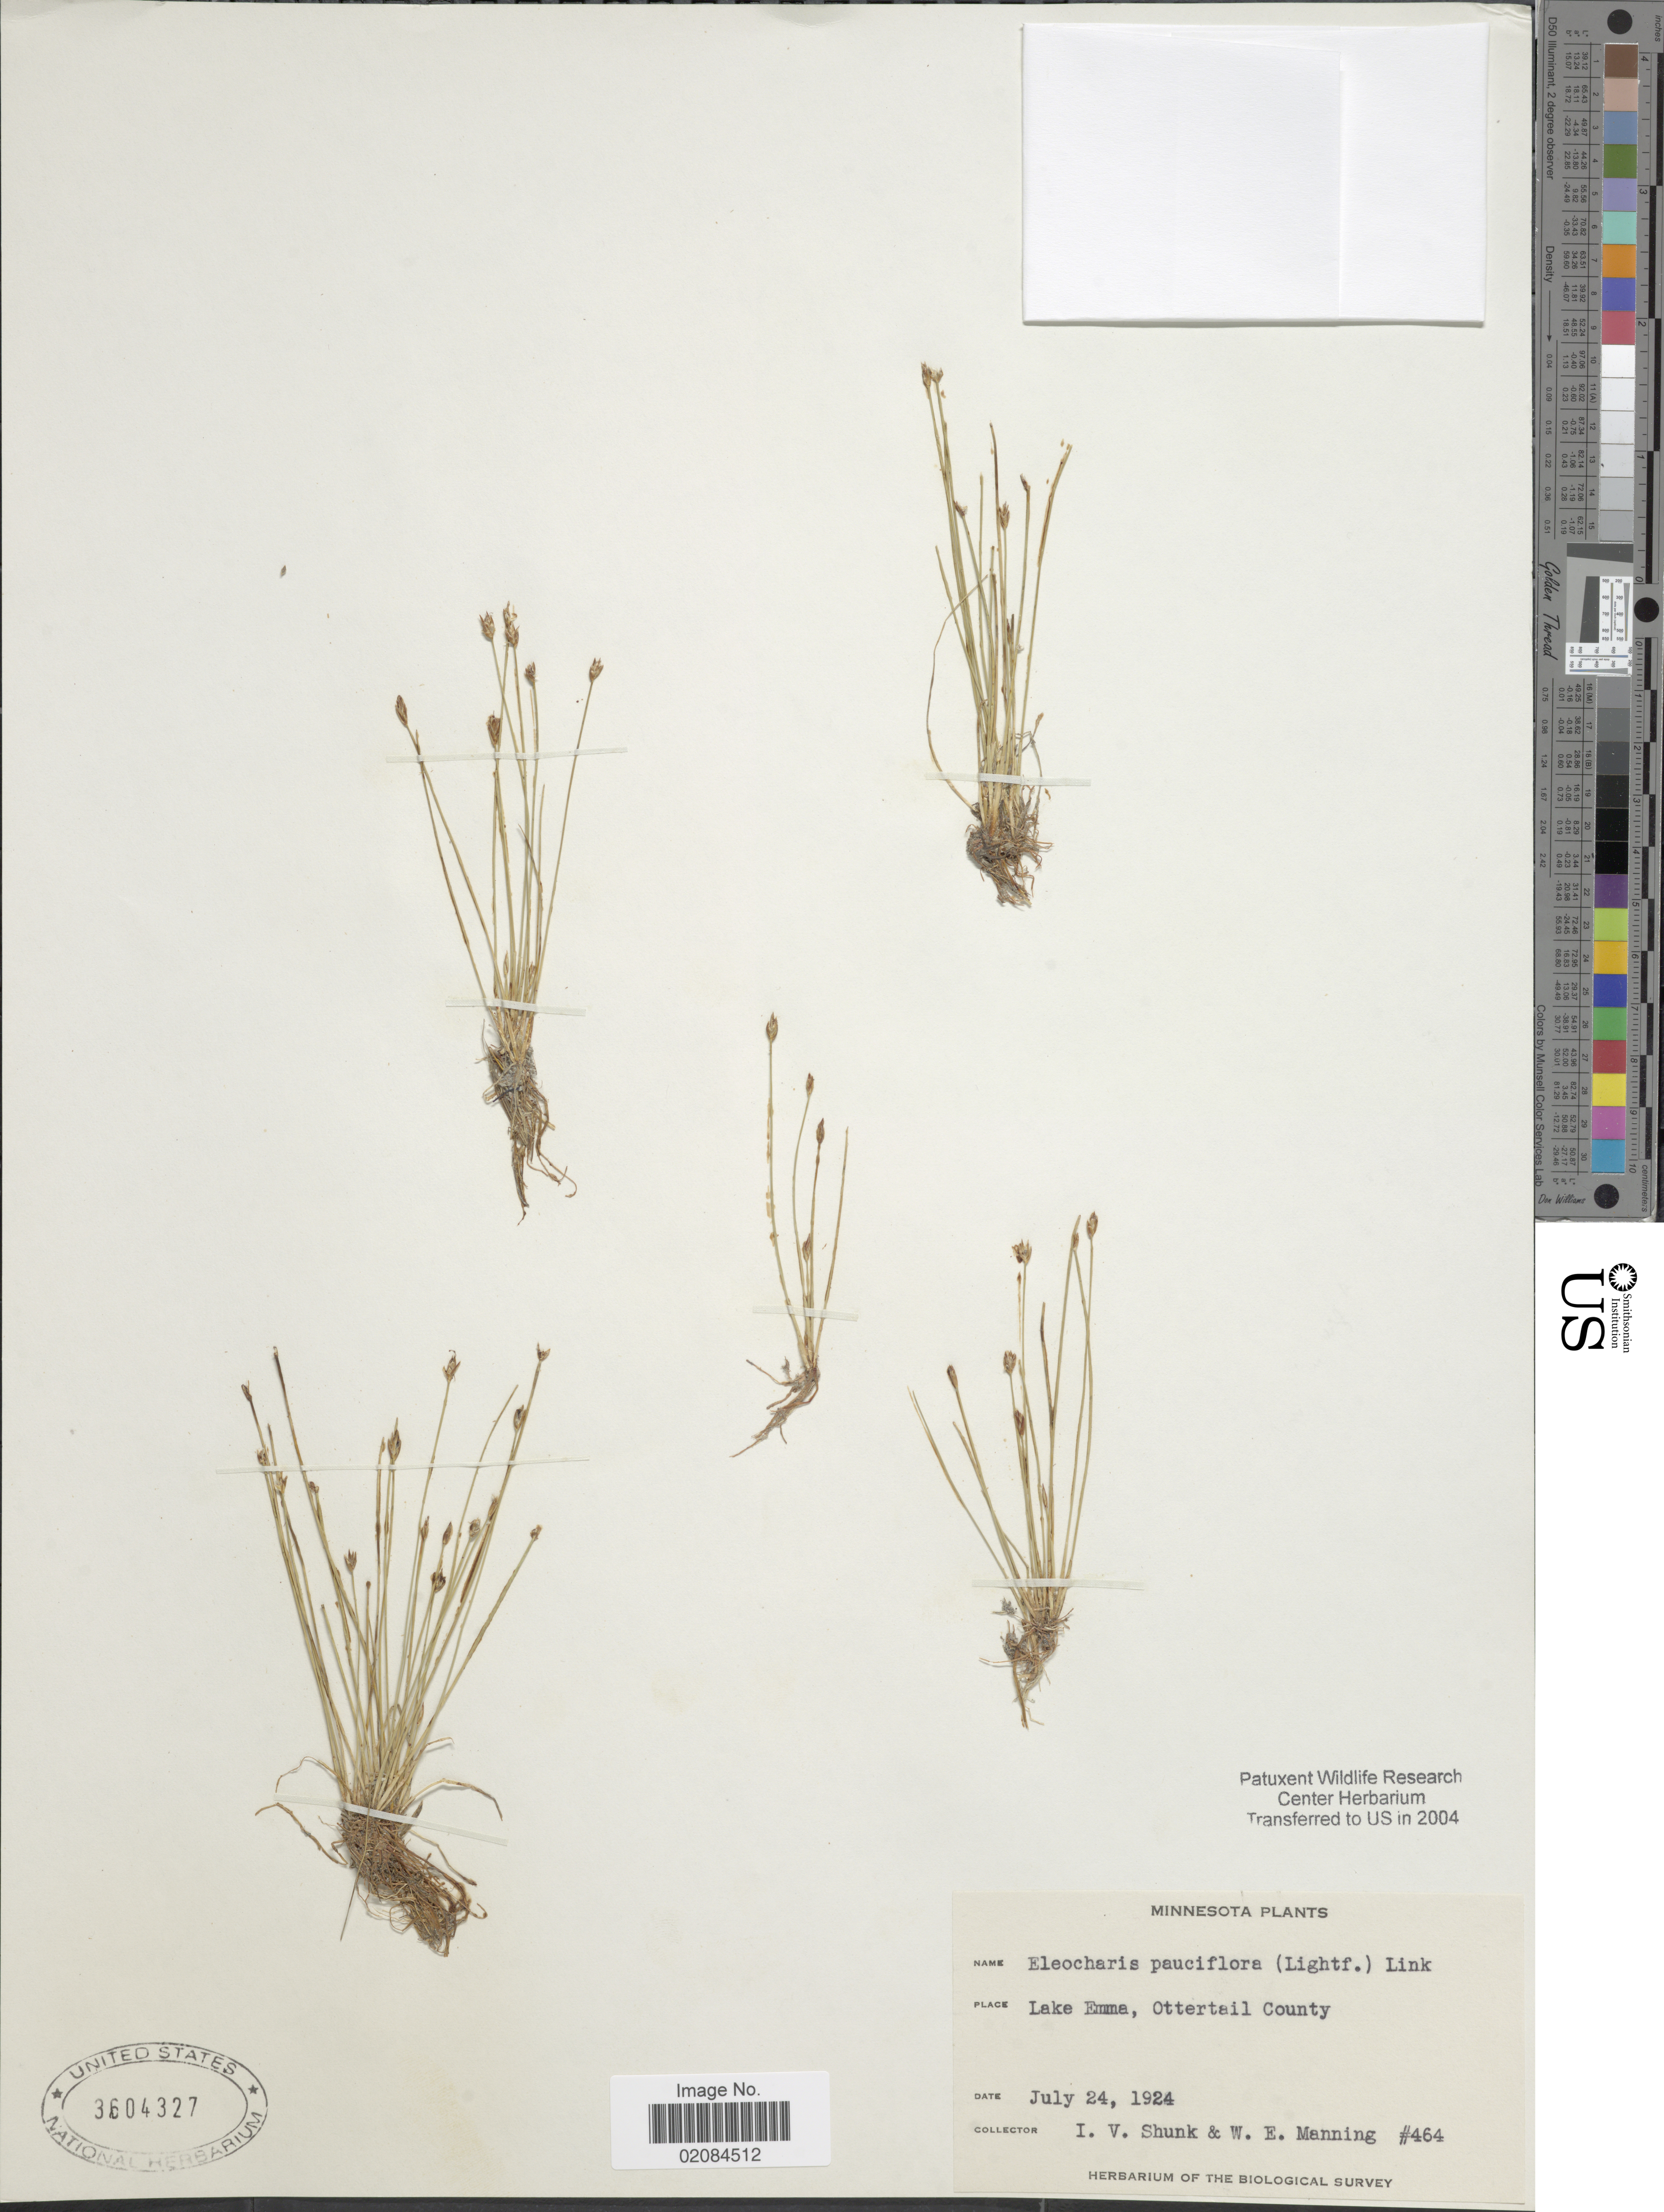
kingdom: Plantae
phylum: Tracheophyta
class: Liliopsida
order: Poales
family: Cyperaceae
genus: Eleocharis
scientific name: Eleocharis quinqueflora subsp. fernaldii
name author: (Svenson) Hultén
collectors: I. Shunk & W. Manning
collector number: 464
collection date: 1924-07-24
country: United States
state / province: Minnesota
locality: Lake Emma, Ottertail County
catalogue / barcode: US 3604327